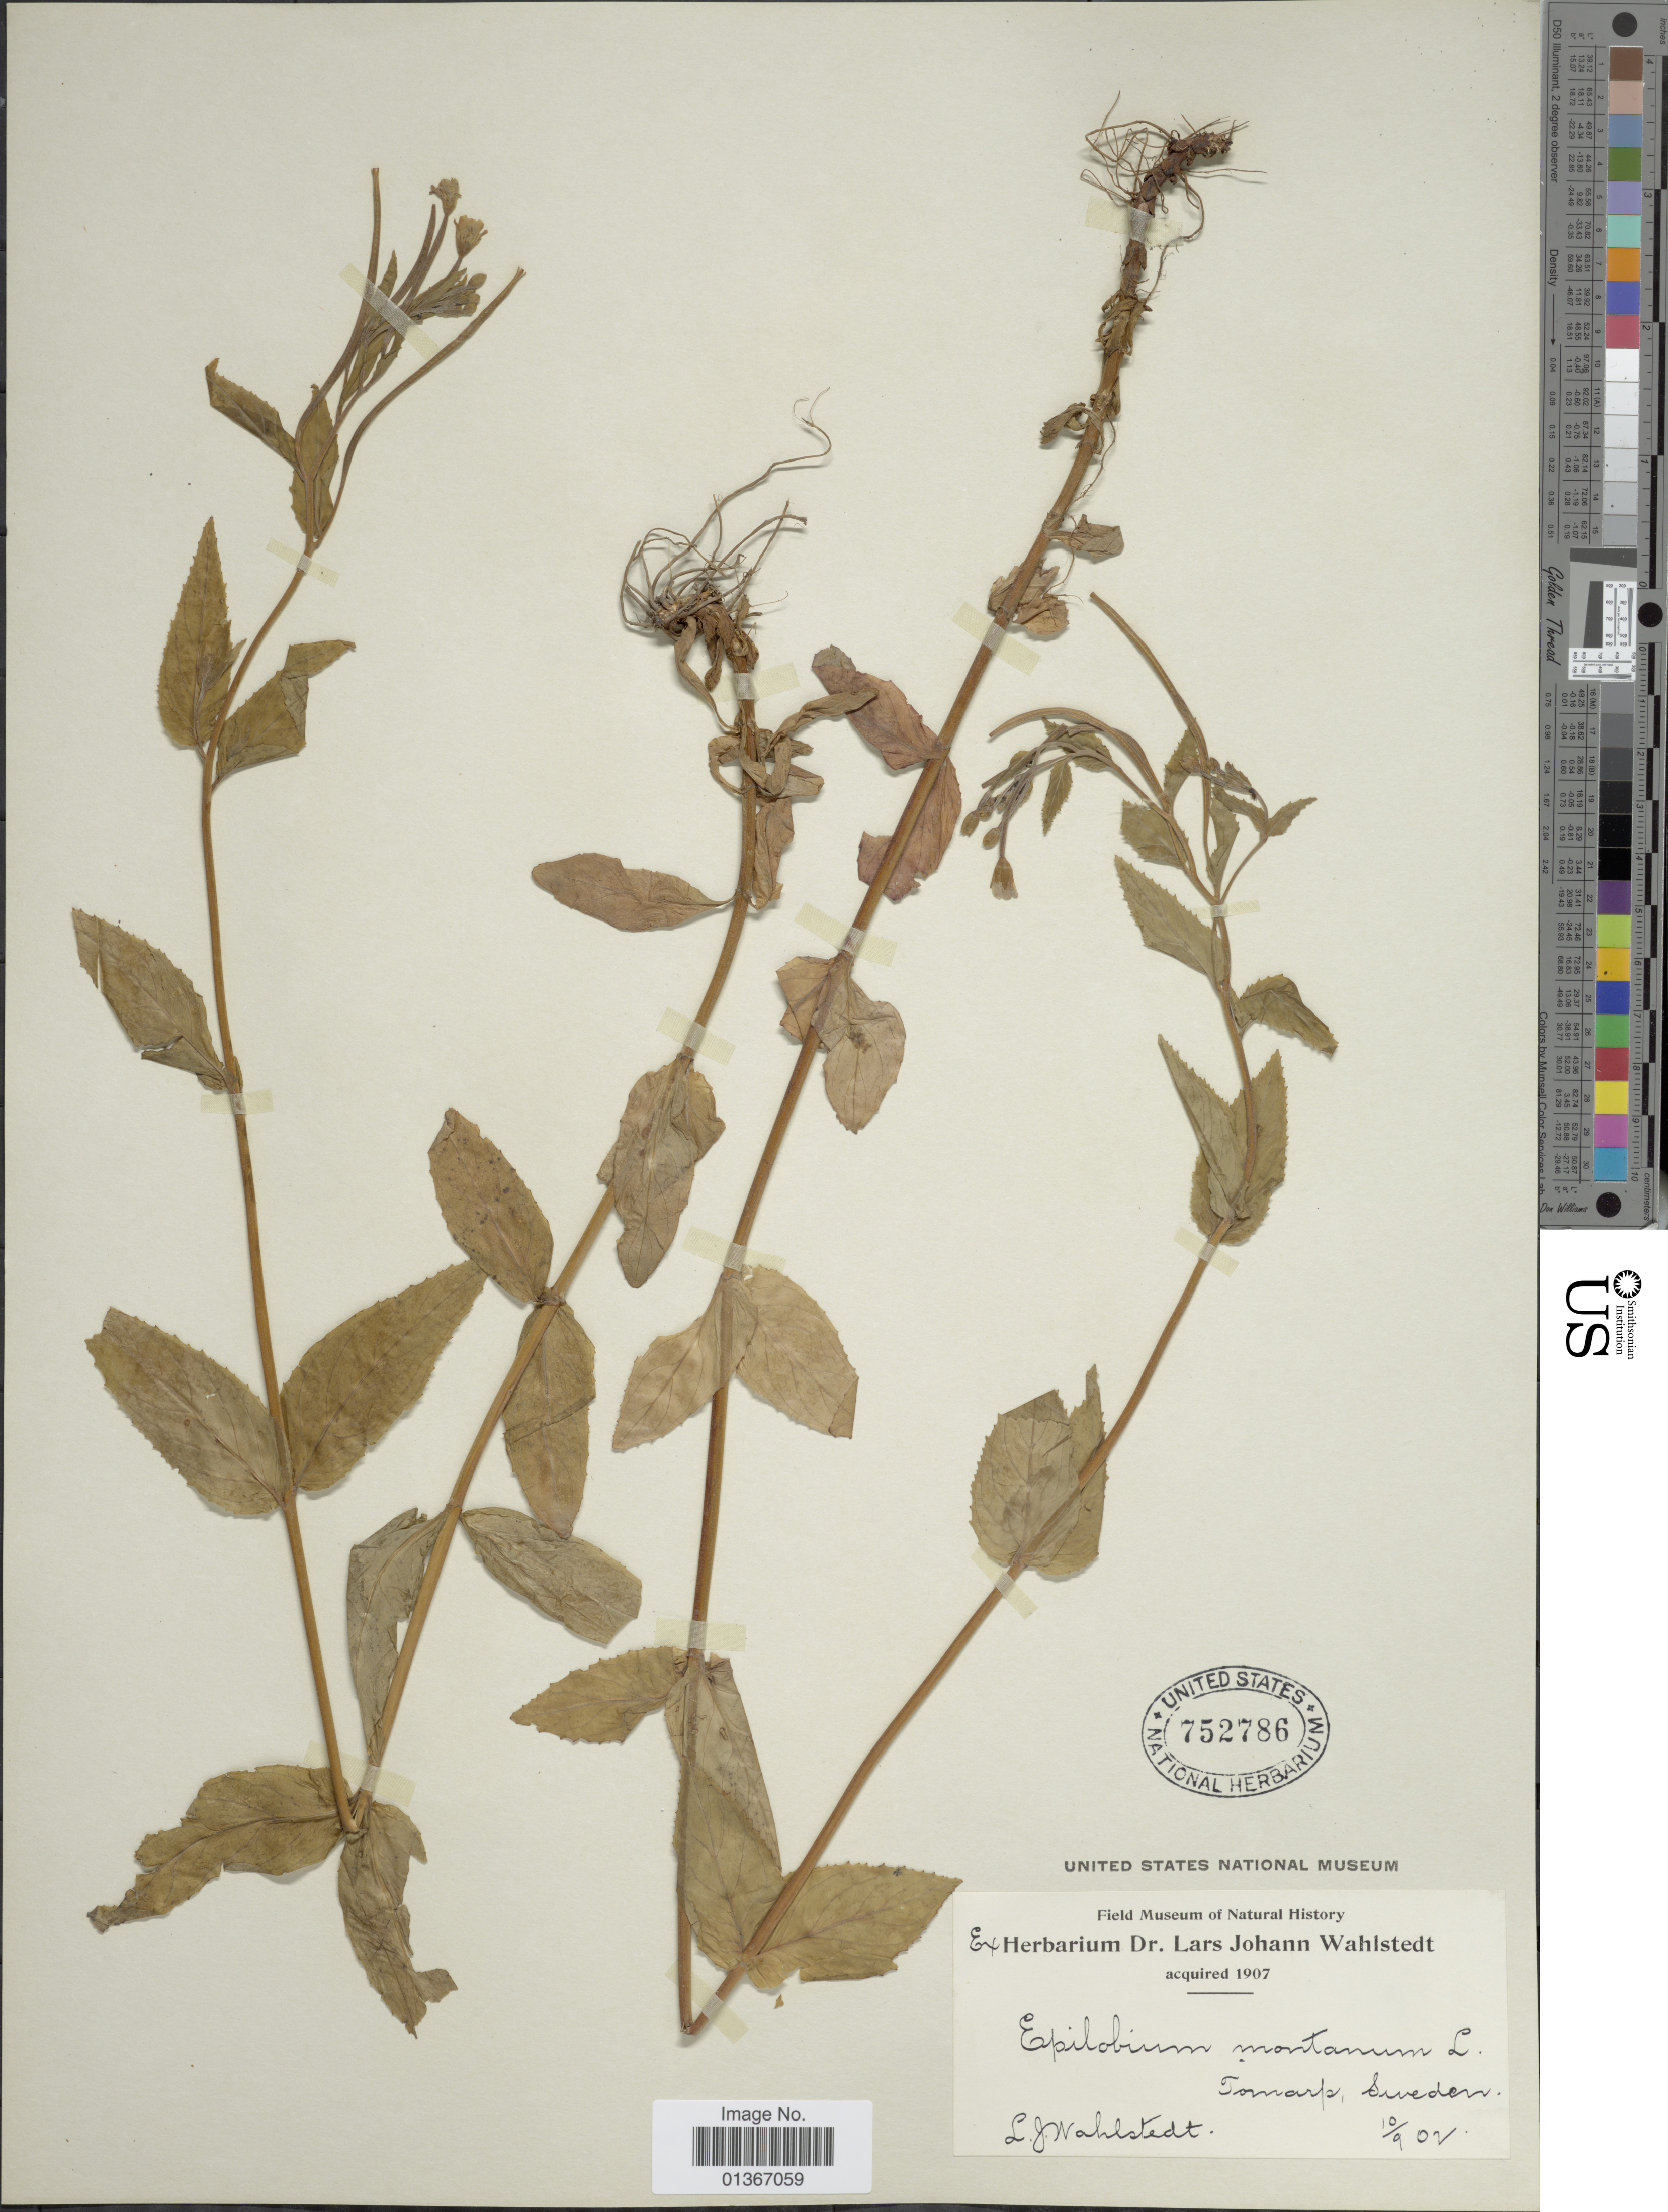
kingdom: Plantae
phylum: Tracheophyta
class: Magnoliopsida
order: Myrtales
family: Onagraceae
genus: Epilobium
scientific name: Epilobium montanum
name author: L.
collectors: L. J. Wahlstedt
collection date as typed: Transcribed d/m/y: 10/9/2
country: Sweden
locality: Tomarp.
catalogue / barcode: US 752786